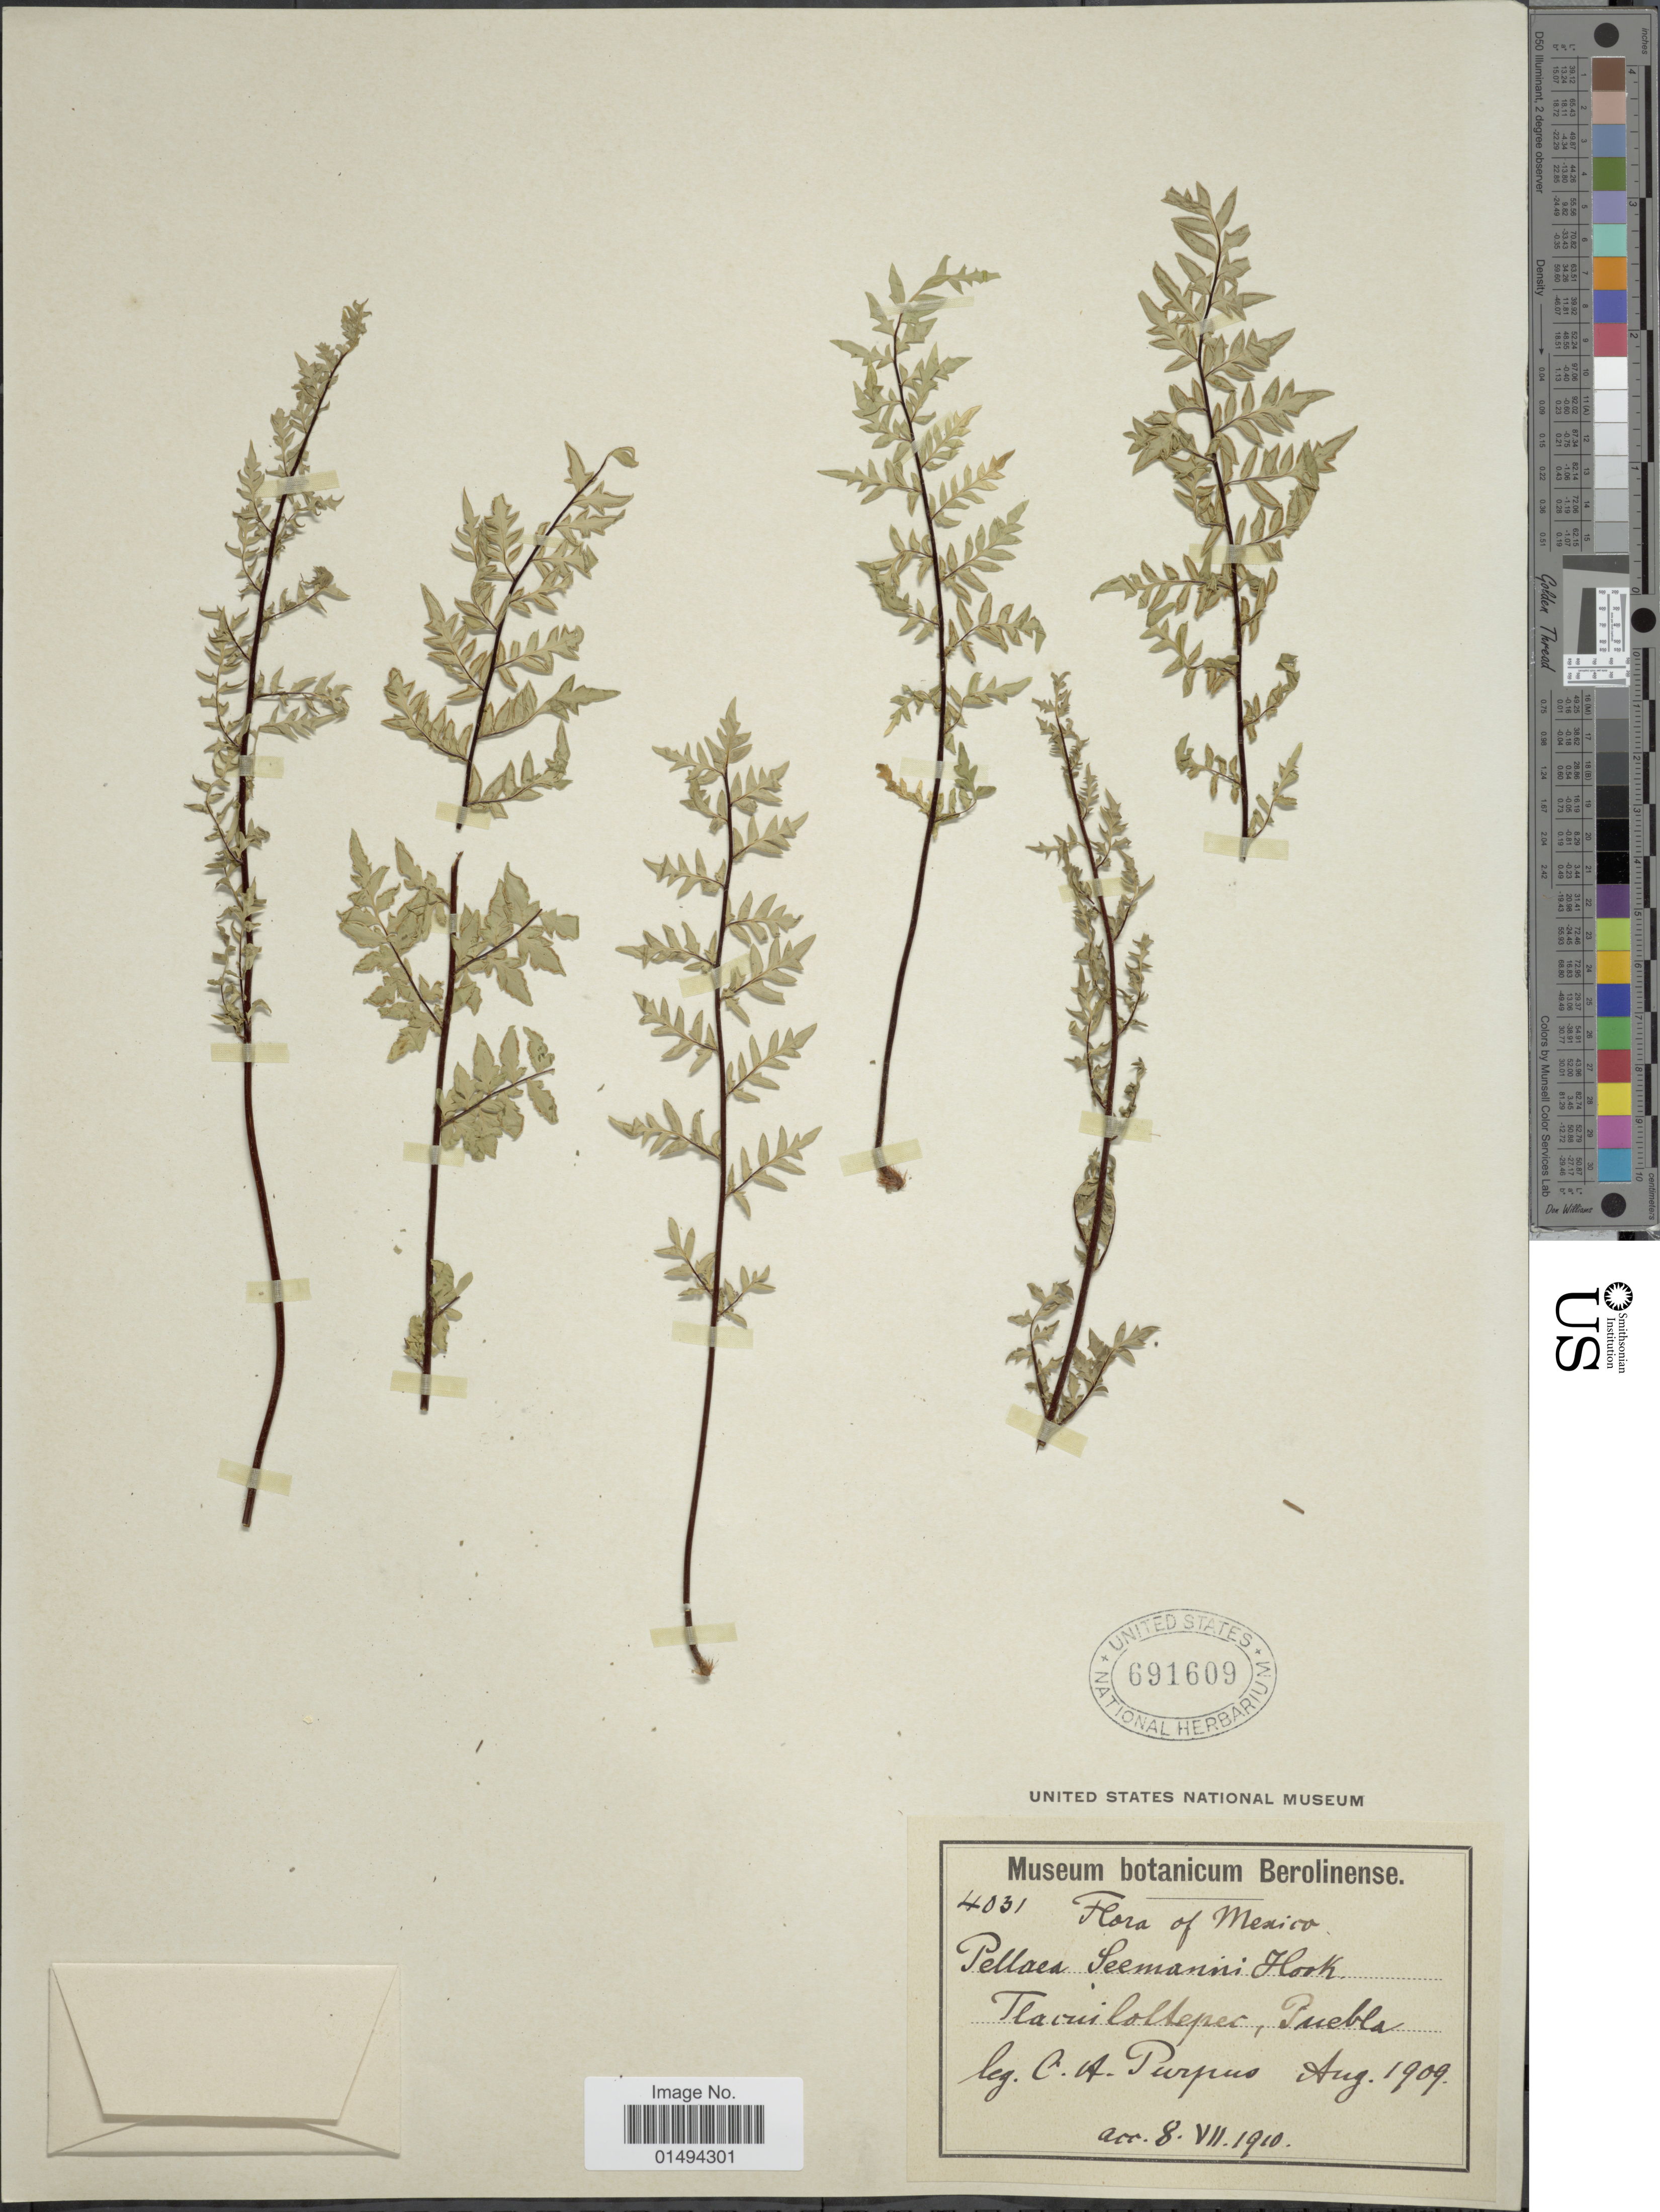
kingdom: Plantae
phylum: Tracheophyta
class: Polypodiopsida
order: Polypodiales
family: Pteridaceae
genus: Myriopteris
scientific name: Myriopteris allosuroides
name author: (Mett.) Grusz & Windham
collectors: C. A. Purpus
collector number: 4031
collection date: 1909-08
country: Mexico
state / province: Puebla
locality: Tlacuiloltepec, Puebla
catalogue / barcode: US 691609